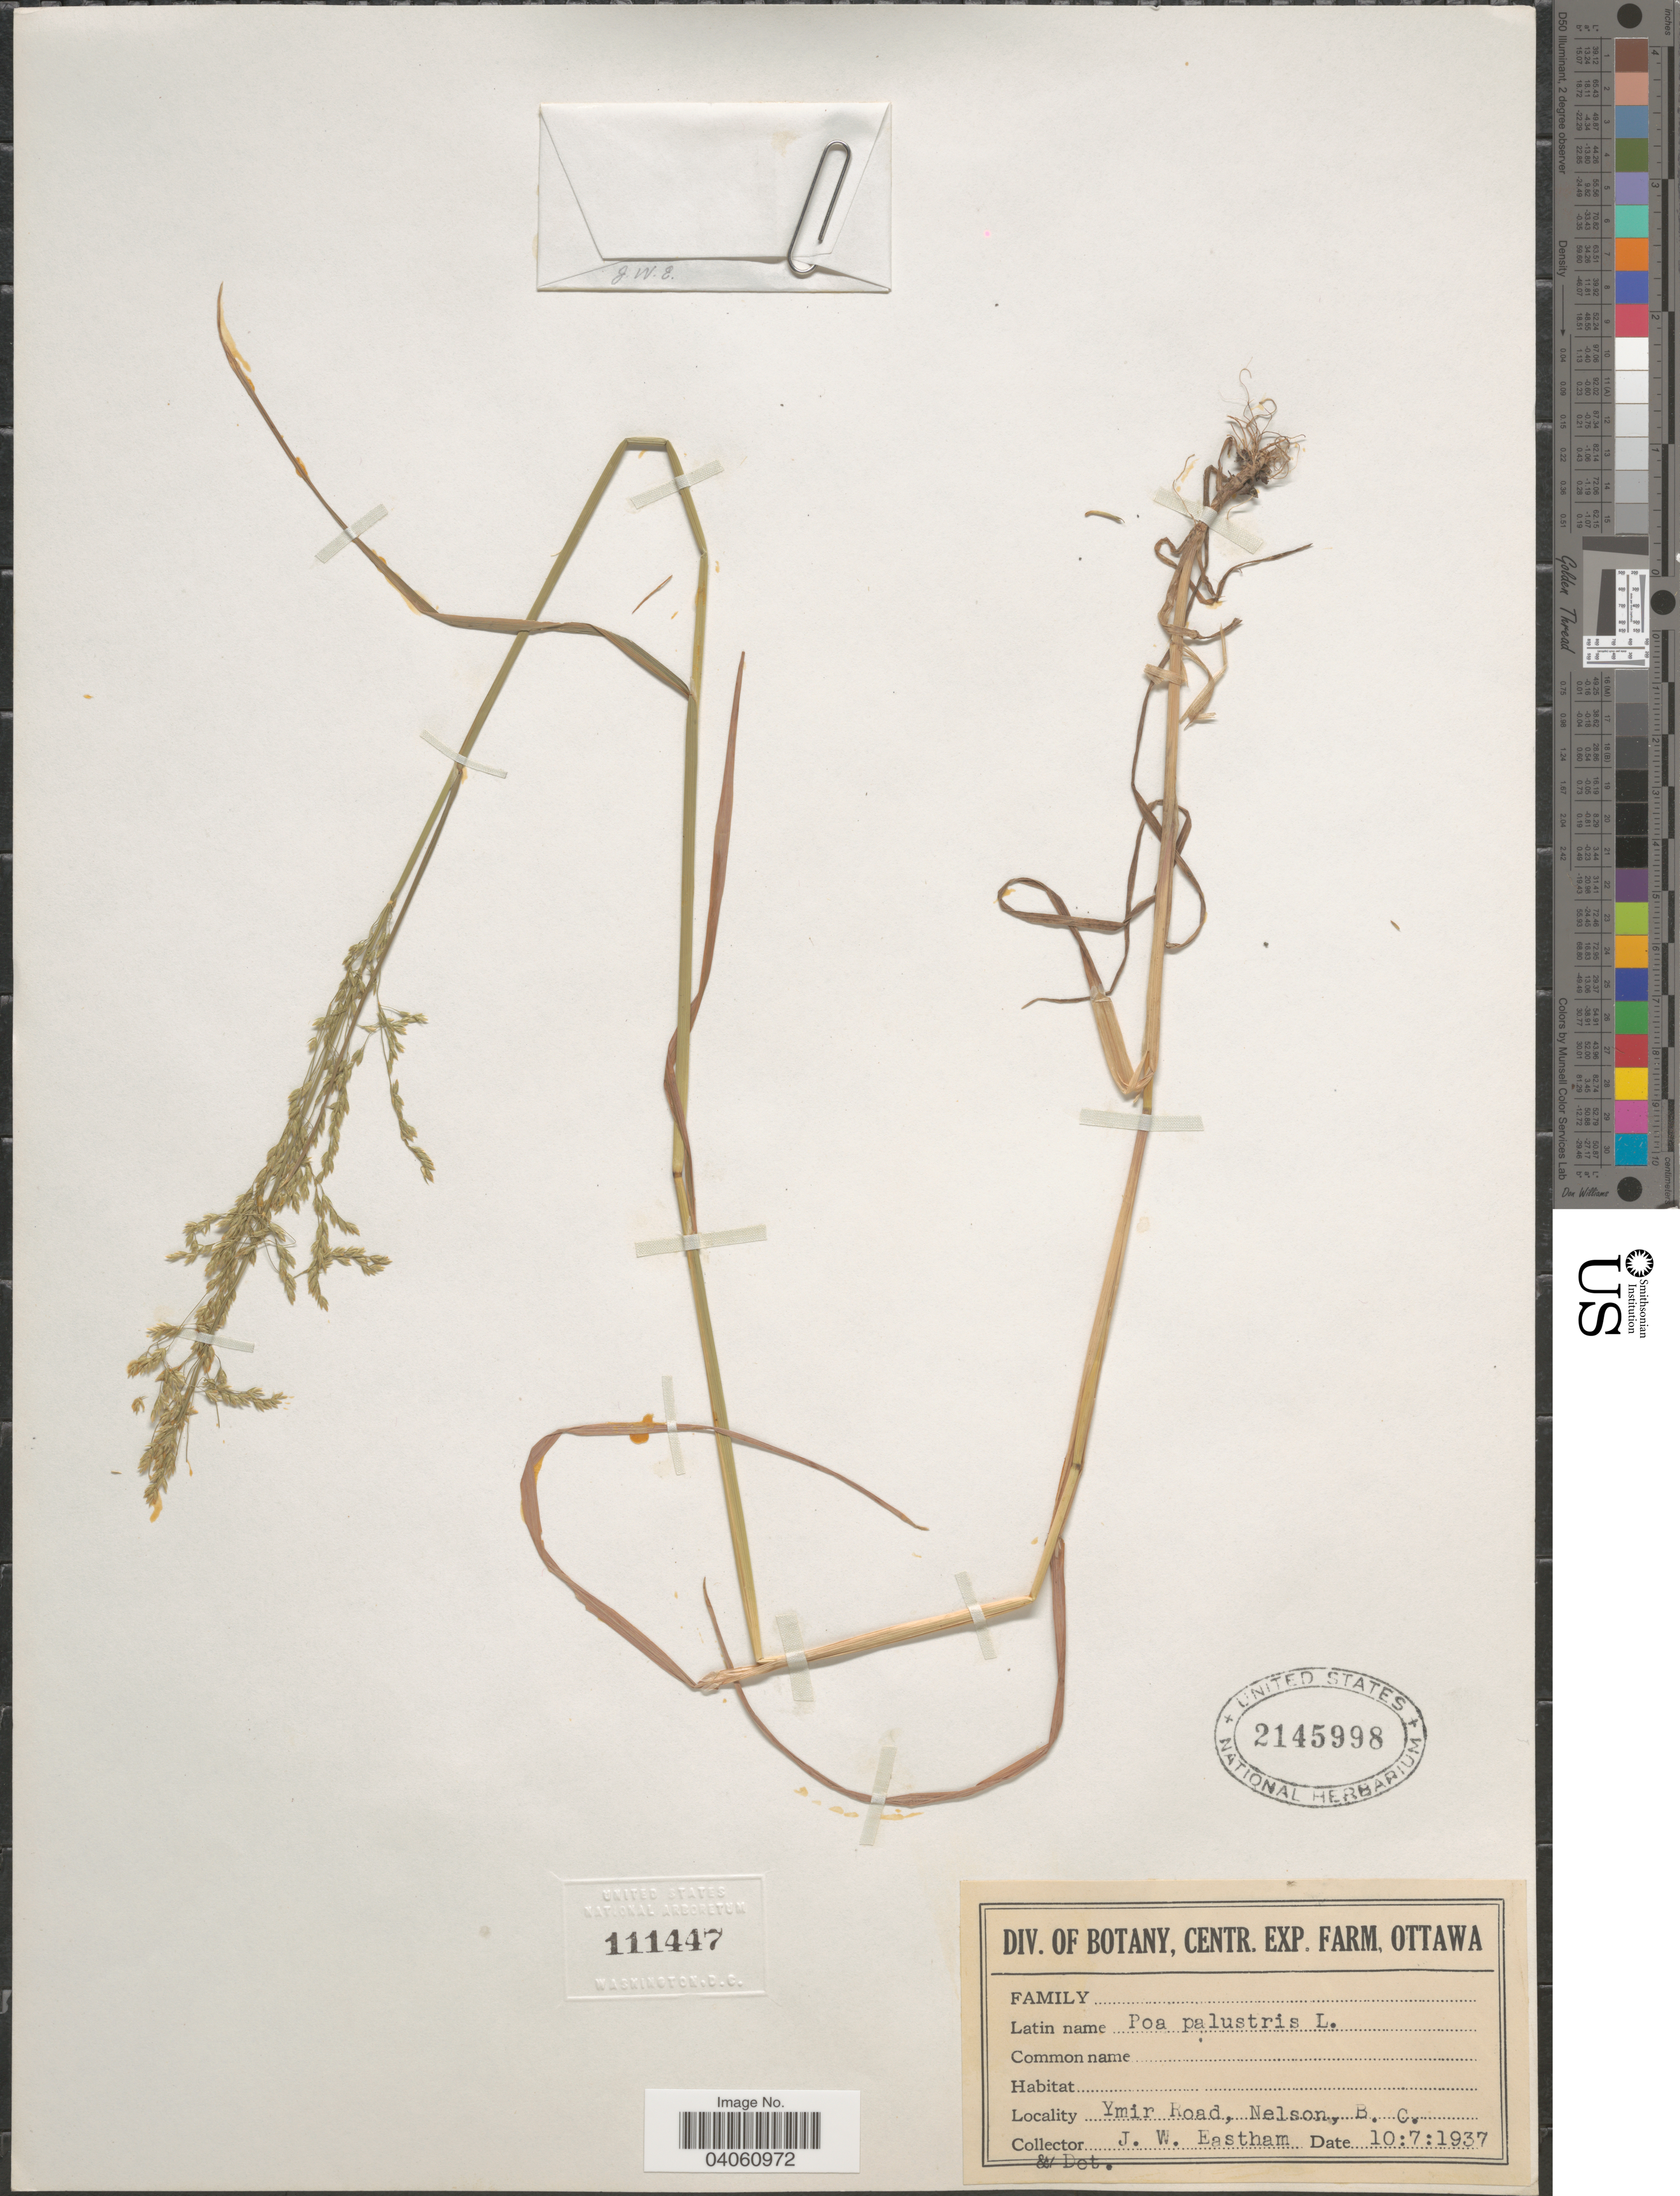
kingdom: Plantae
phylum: Tracheophyta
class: Liliopsida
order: Poales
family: Poaceae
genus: Poa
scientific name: Poa palustris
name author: L.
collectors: J. Eastham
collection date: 1937-07-10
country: Canada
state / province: British Columbia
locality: Ymir Road, Nelson.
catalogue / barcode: US 2145998